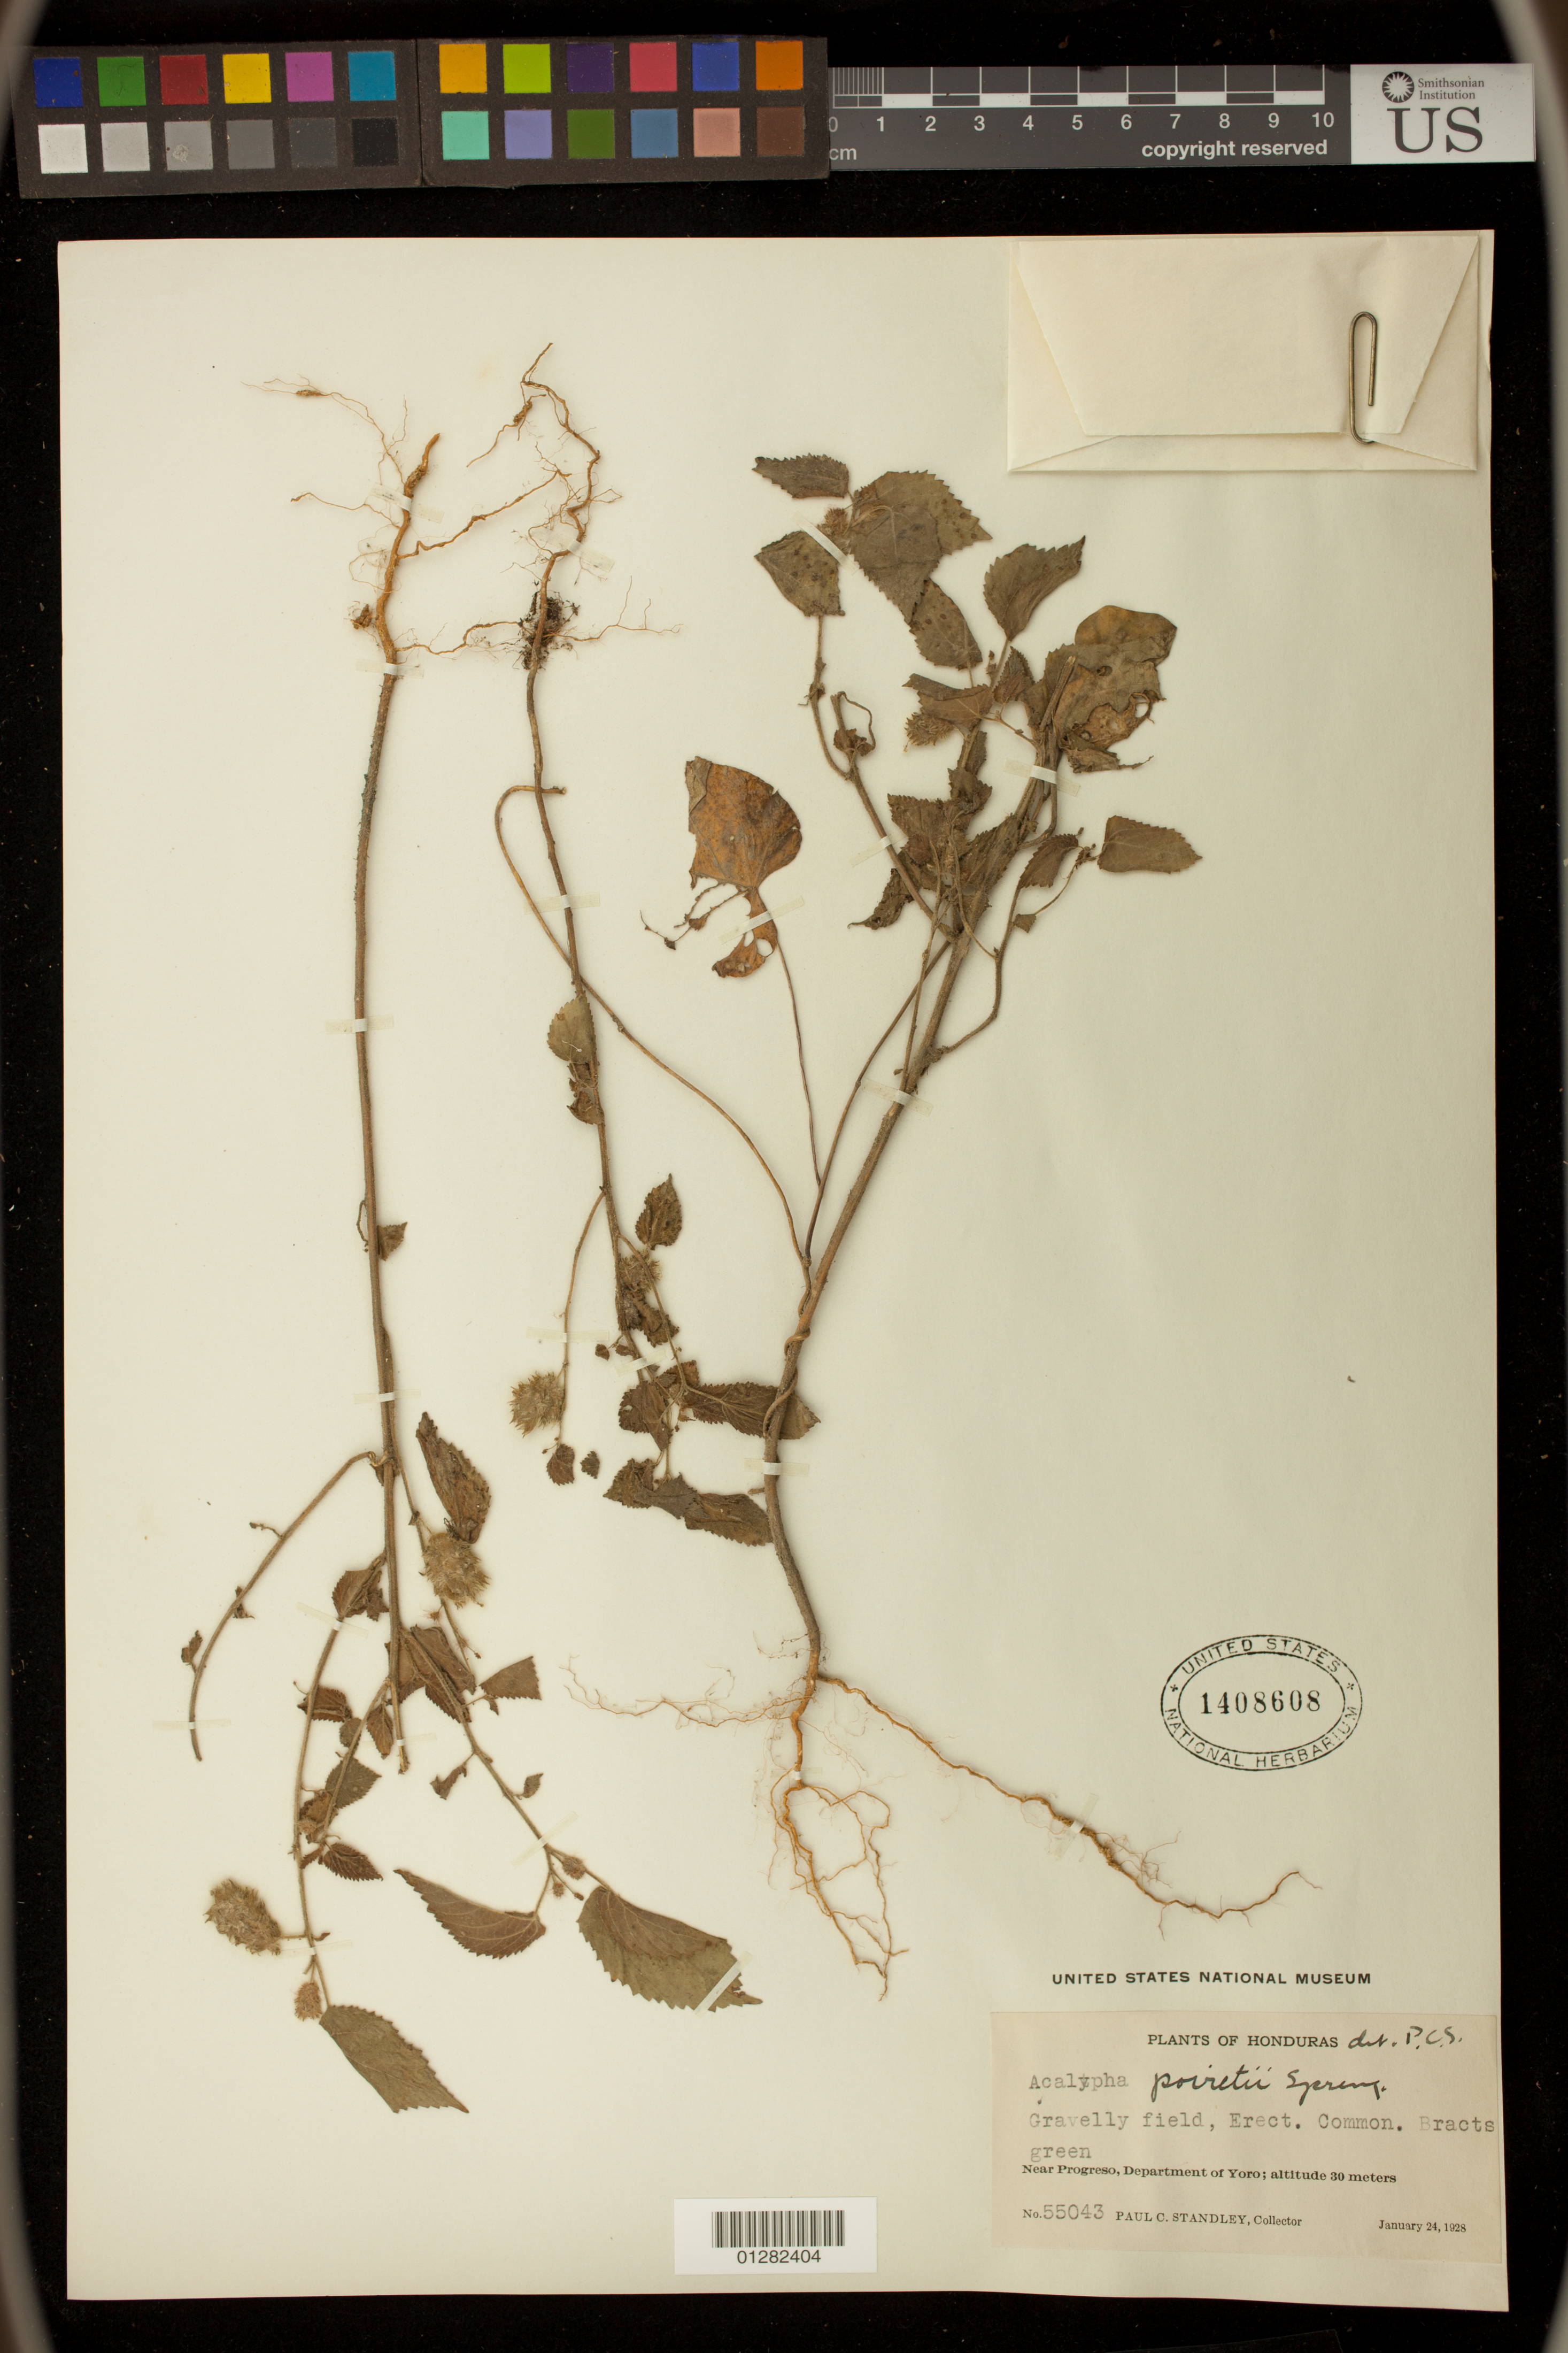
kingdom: Plantae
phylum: Tracheophyta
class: Magnoliopsida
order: Malpighiales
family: Euphorbiaceae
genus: Acalypha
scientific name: Acalypha poiretii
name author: Spreng.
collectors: J. N. Rose, J. S. Rose & J. H. Painter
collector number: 55043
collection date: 1928-01-24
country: Honduras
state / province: Yoro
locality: Near Progreso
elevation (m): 30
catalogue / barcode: US 1408608